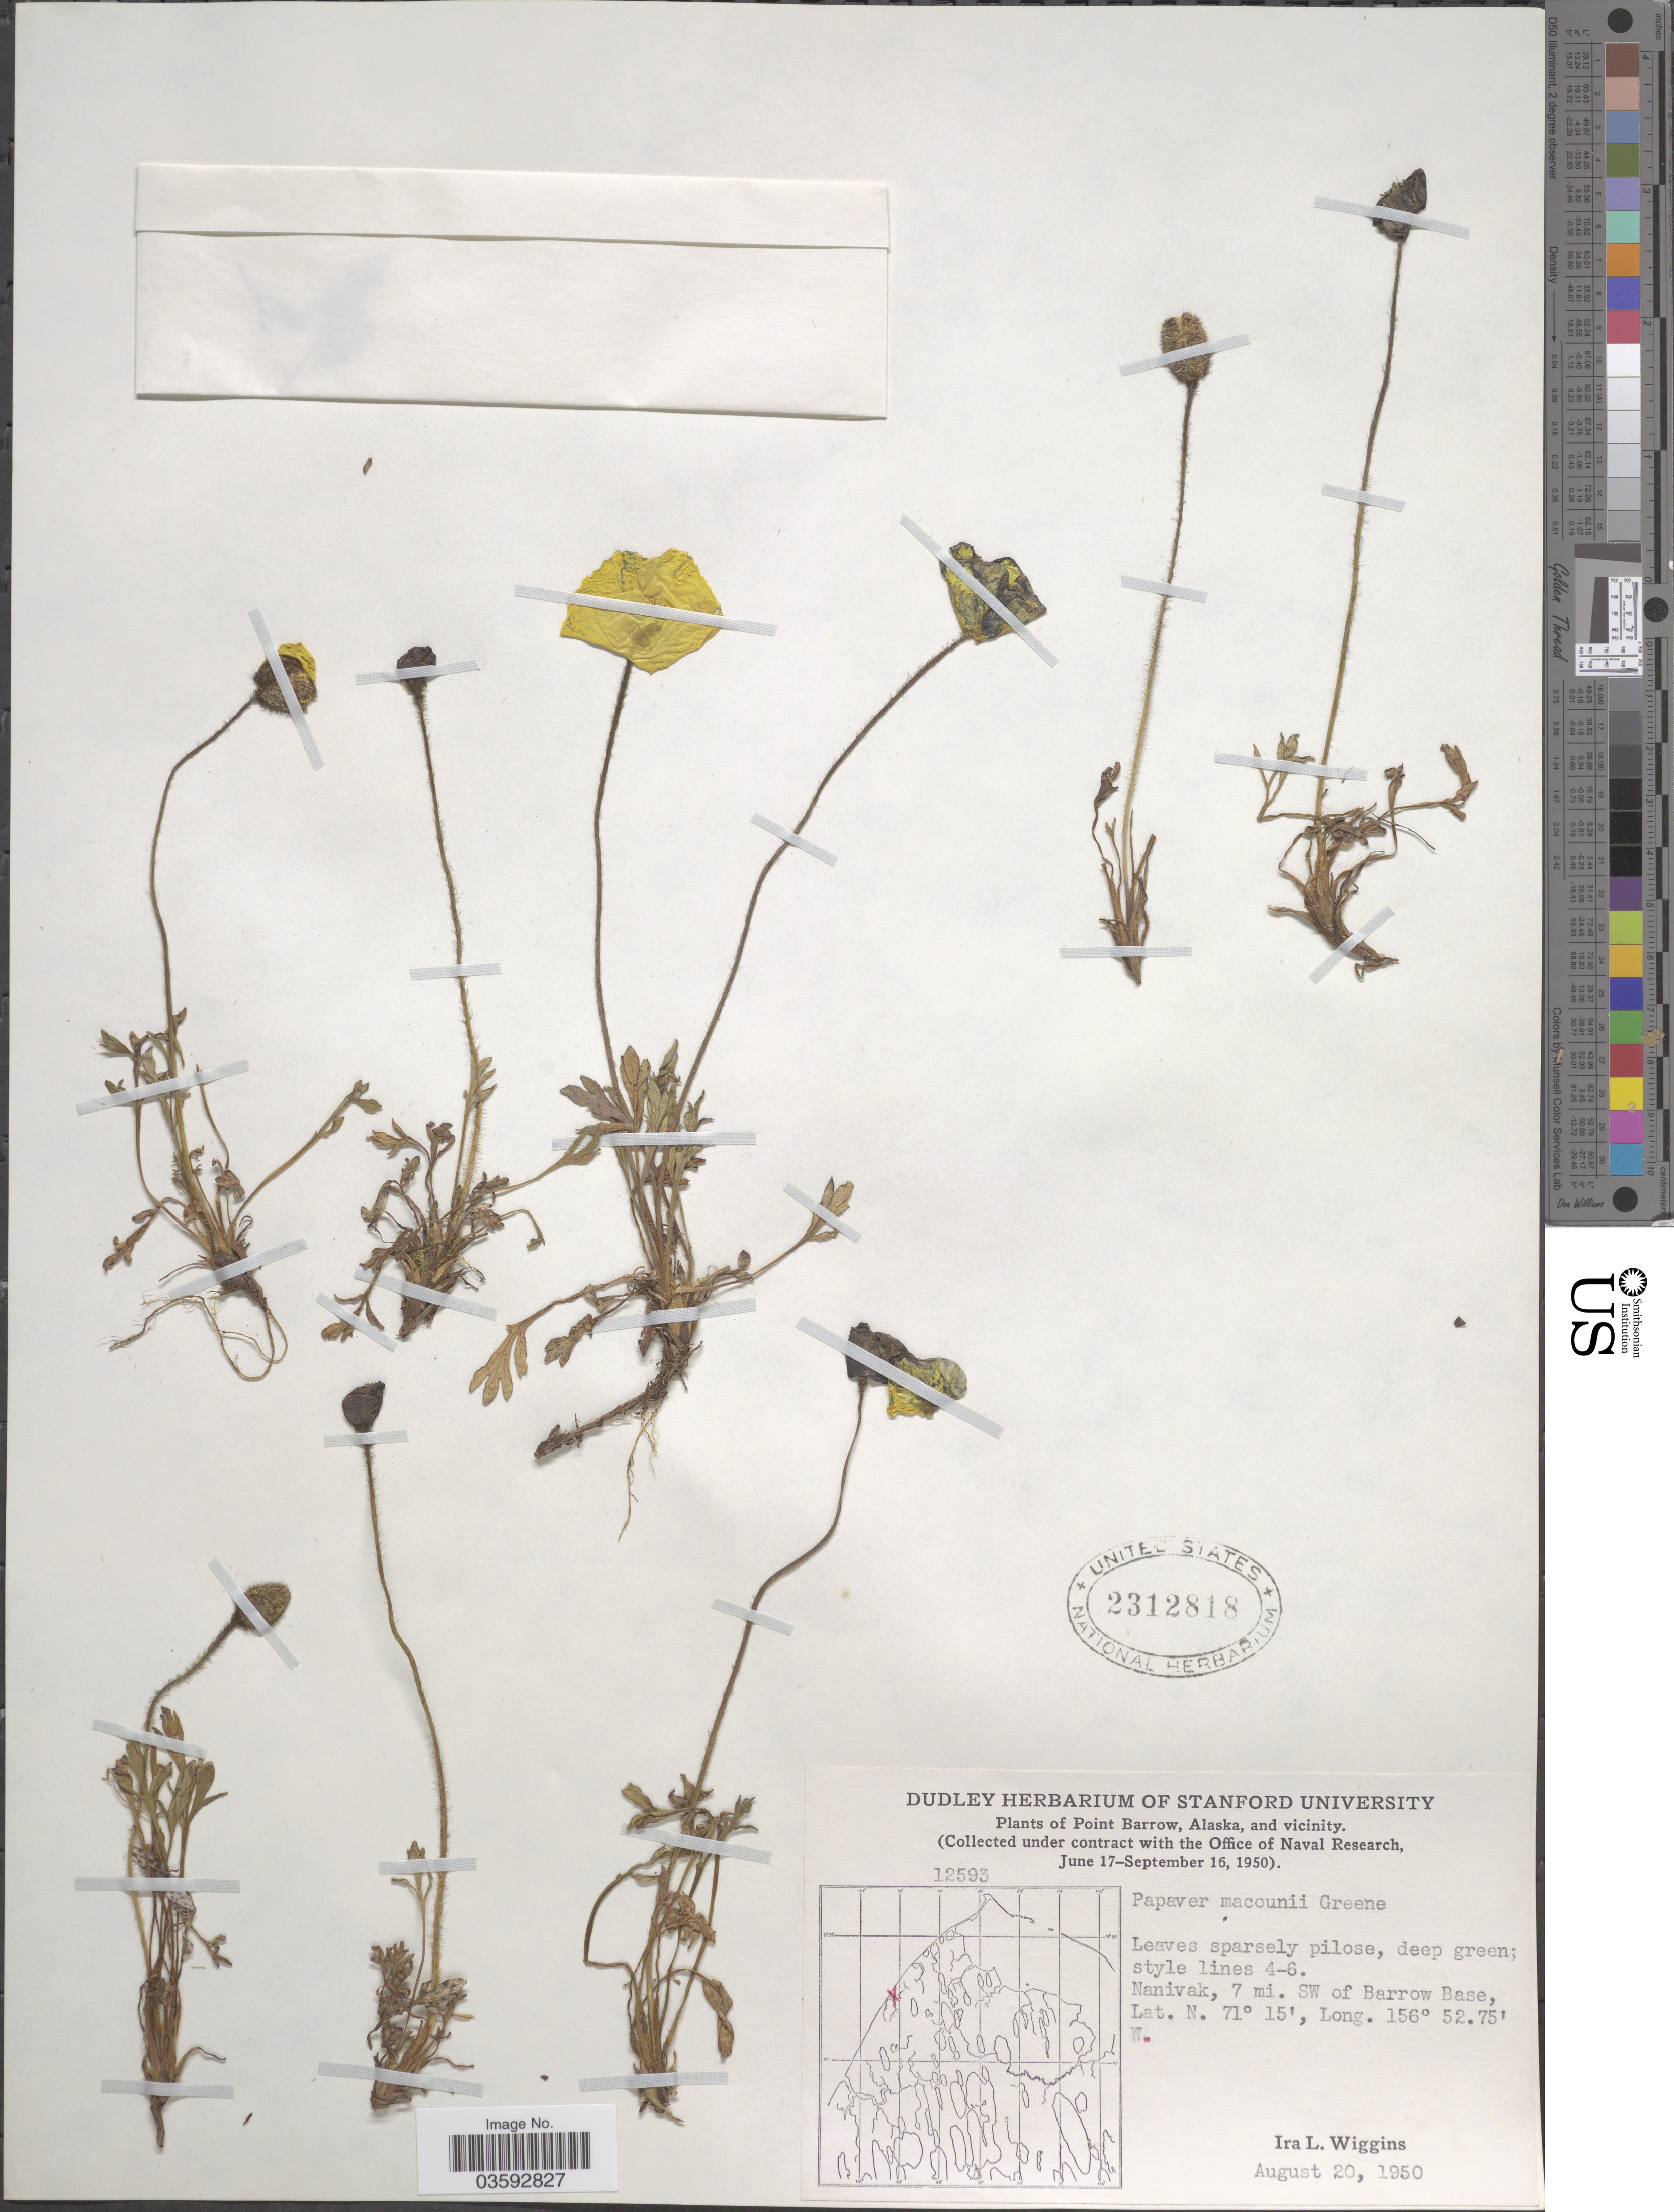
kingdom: Plantae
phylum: Tracheophyta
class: Magnoliopsida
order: Ranunculales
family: Papaveraceae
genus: Papaver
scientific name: Papaver macounii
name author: Greene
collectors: I. L. Wiggins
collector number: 12593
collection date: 1950-08-20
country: United States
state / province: Alaska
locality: Point Barrow, Alaska, and vicinity. Nanivak, 7 mi. SW of Barrow Base.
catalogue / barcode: US 2312818